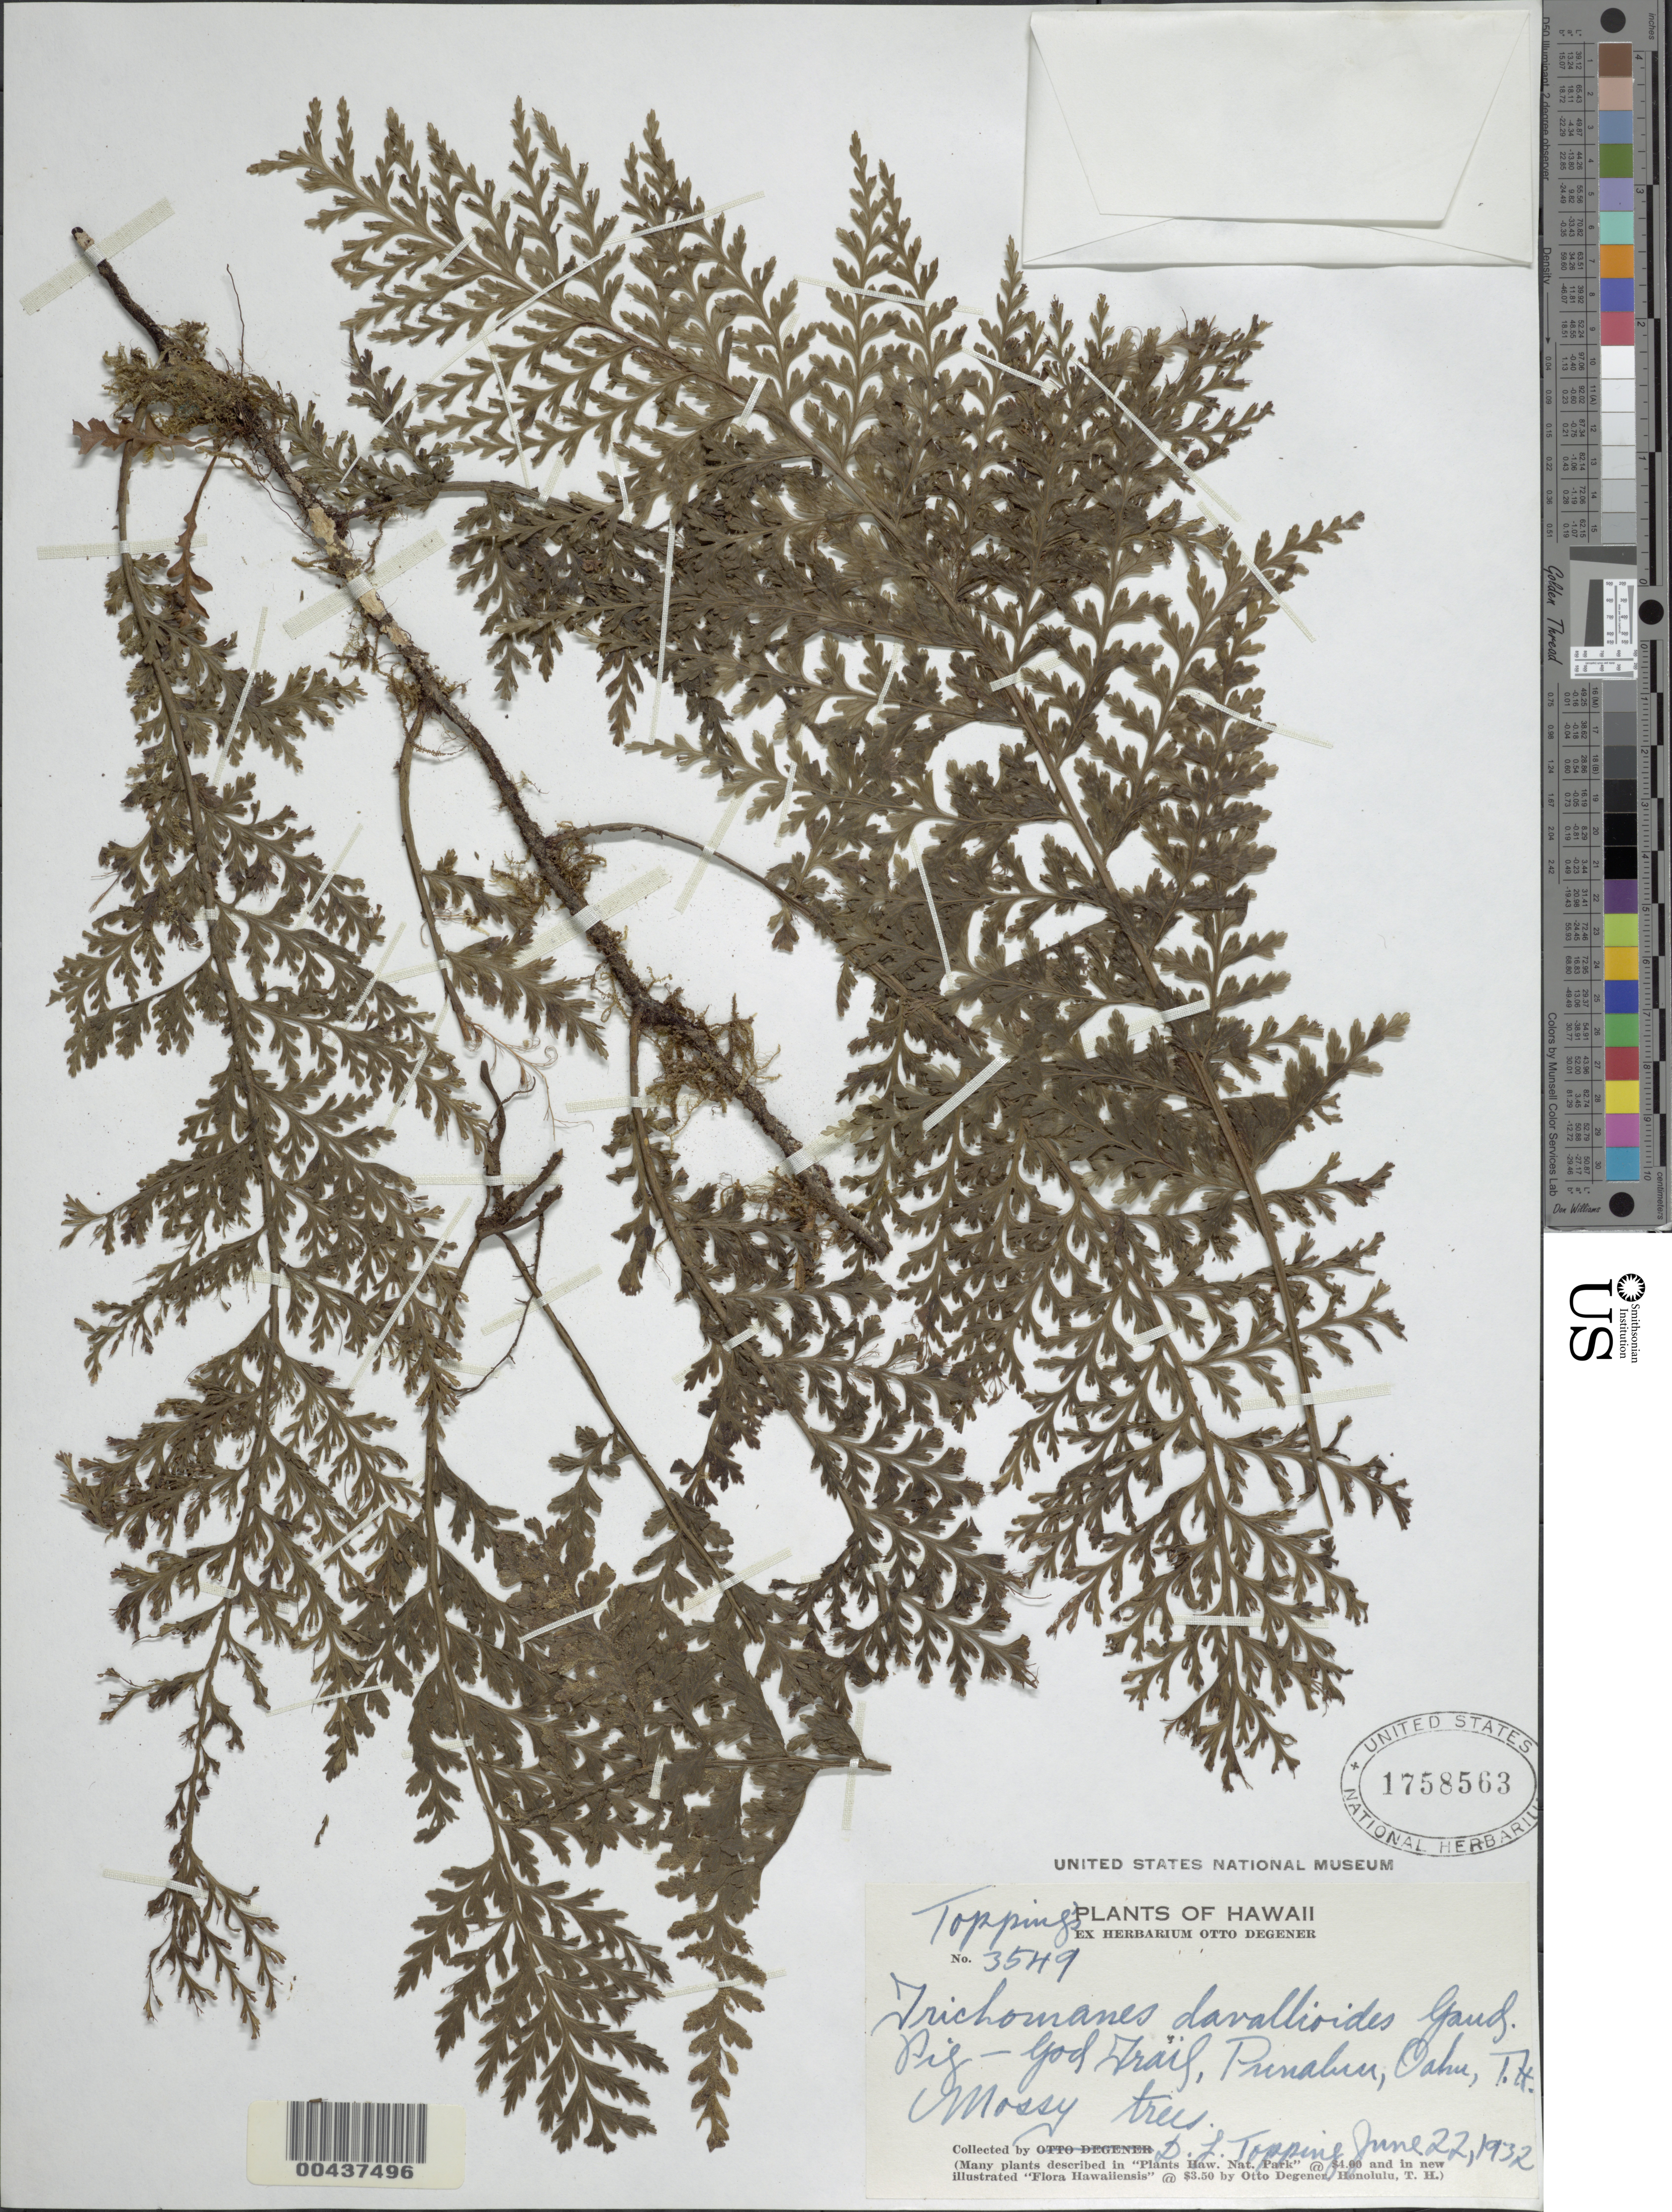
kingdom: Plantae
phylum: Tracheophyta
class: Polypodiopsida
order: Hymenophyllales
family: Hymenophyllaceae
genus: Vandenboschia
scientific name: Vandenboschia davallioides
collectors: D. L. Topping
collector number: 3549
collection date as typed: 22 Jun 1932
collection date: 1932-06-22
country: United States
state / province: Hawaii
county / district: Honolulu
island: Oahu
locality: Pig-God Trail, Punaluu, Oahu, T.H.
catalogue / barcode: US 1758563